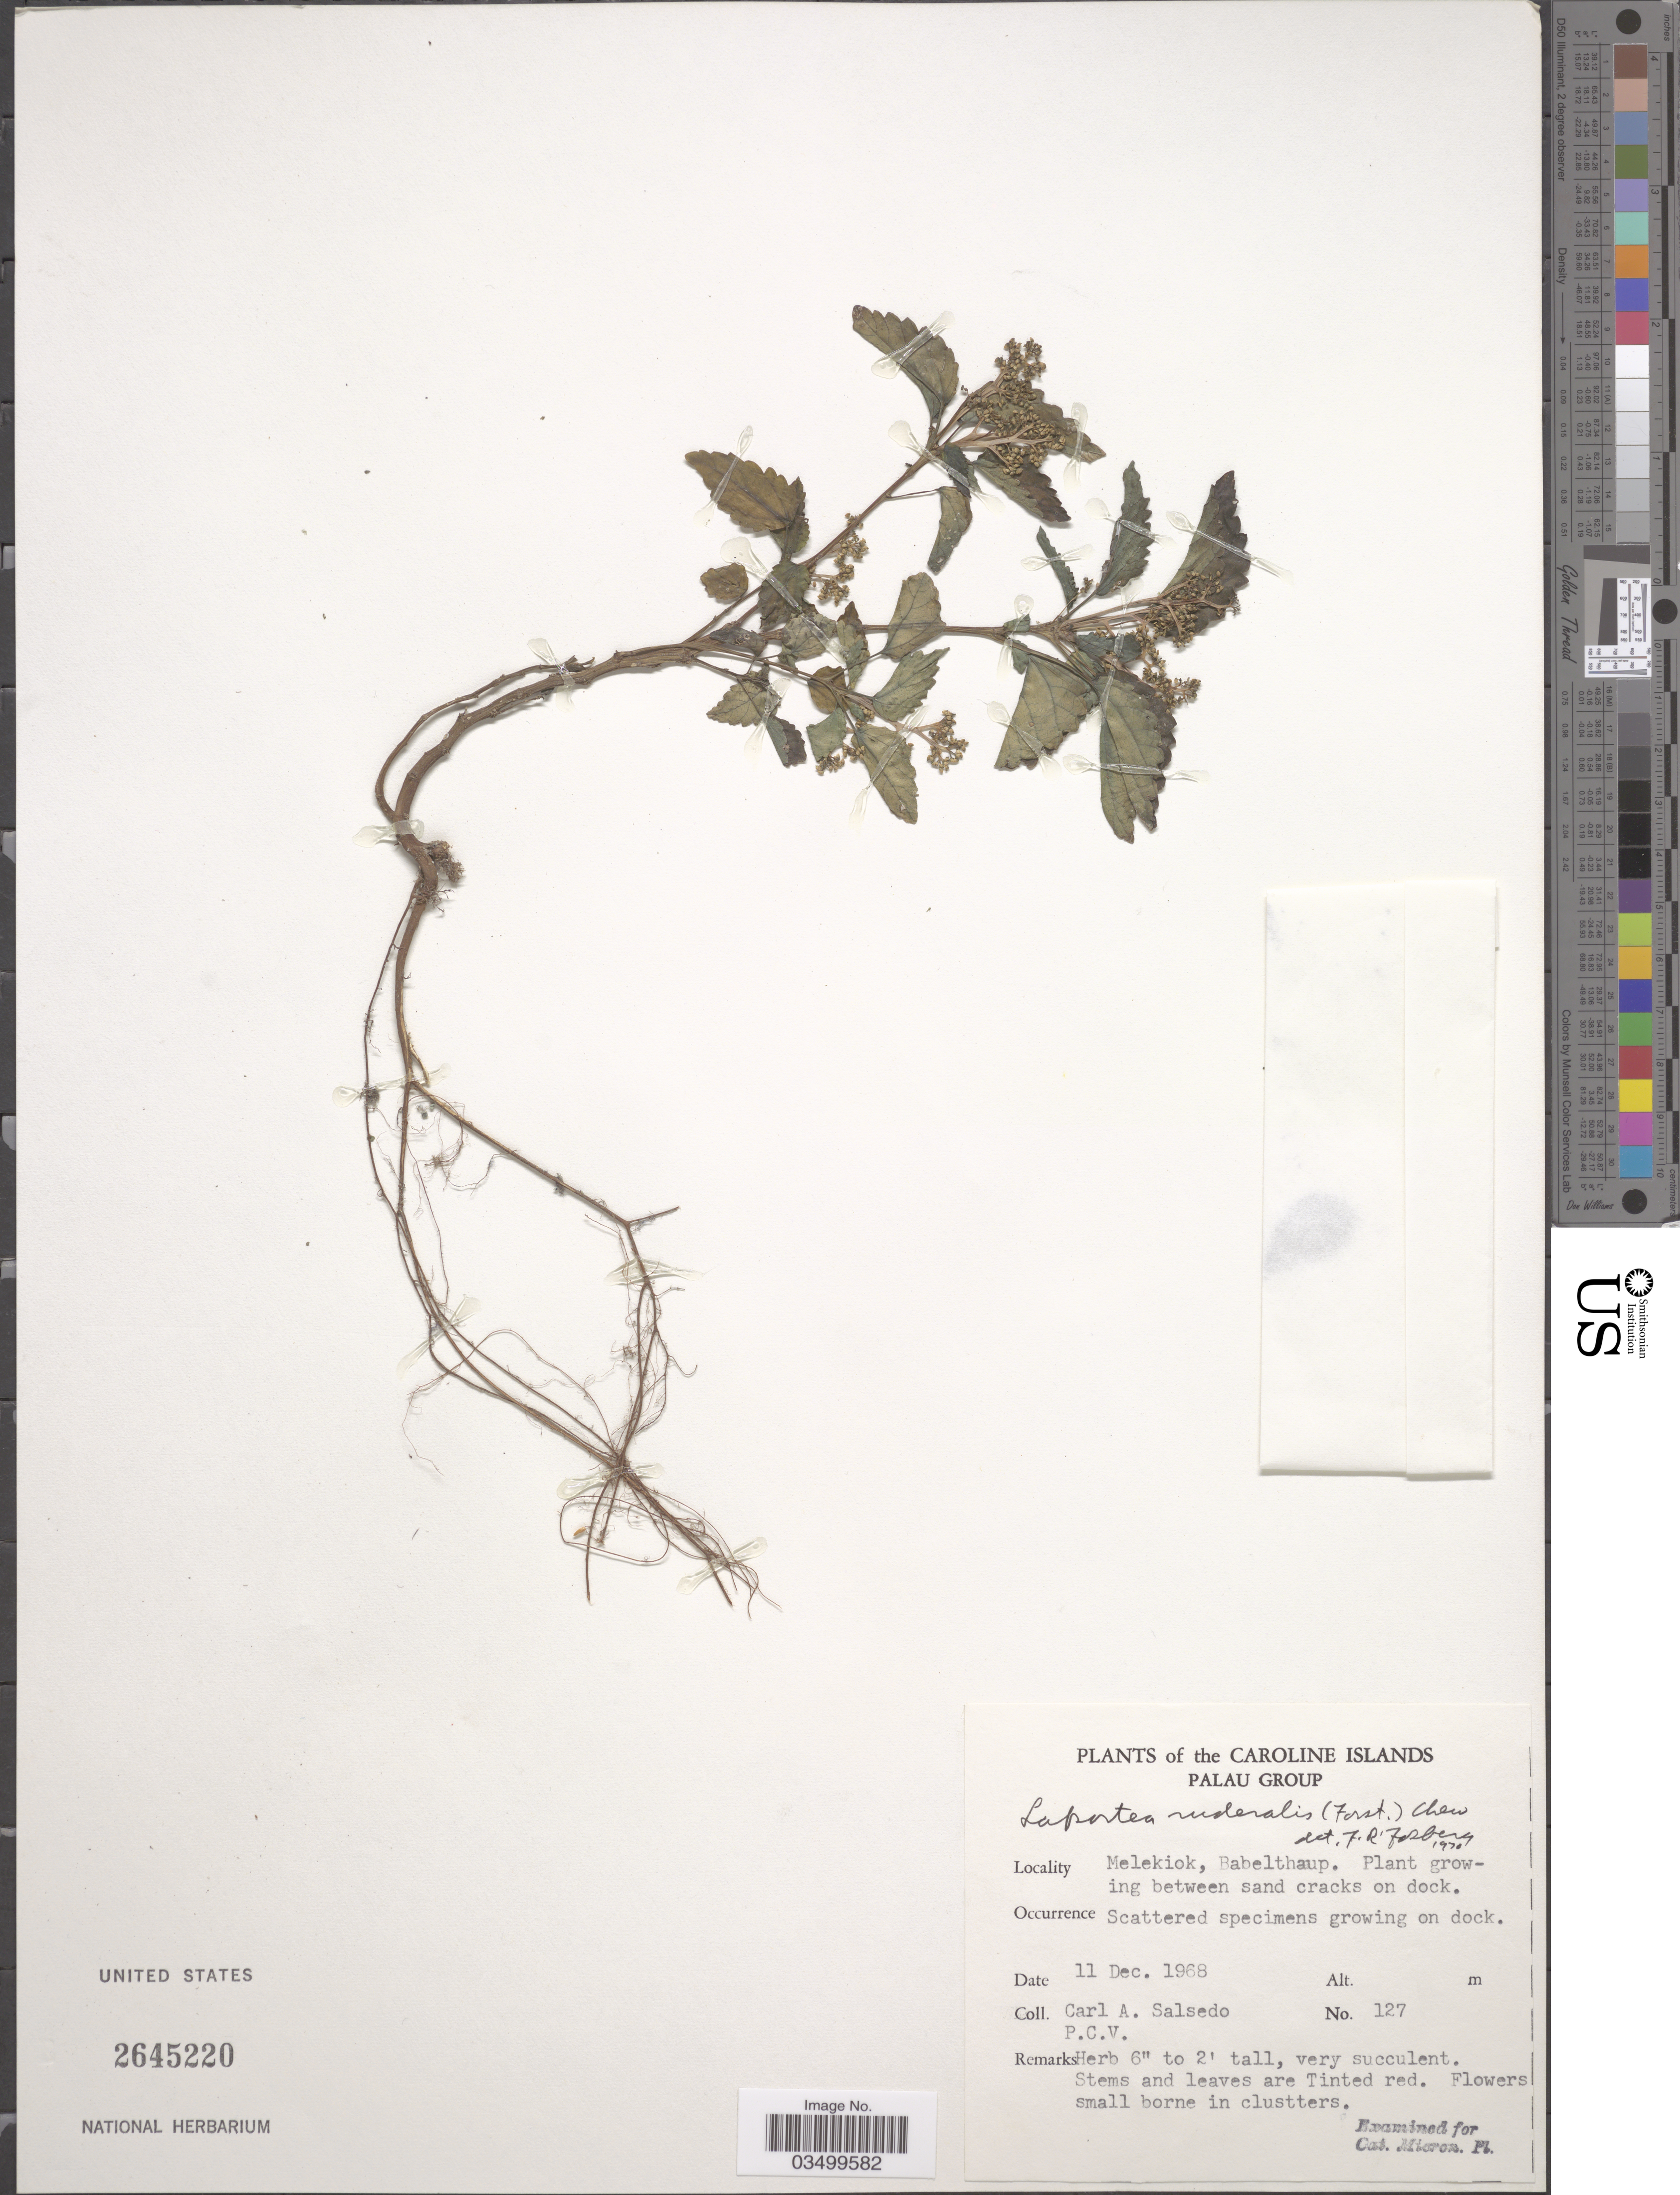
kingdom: Plantae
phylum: Tracheophyta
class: Magnoliopsida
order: Rosales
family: Urticaceae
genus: Laportea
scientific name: Laportea ruderalis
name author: (G. Forst.) Chew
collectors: C.A. Salsedo & P. C. V.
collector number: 127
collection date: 1968-12-11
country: Palau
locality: Caroline Islands. Palau Group. Melekiok, Babelthaup.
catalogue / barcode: US 2645220